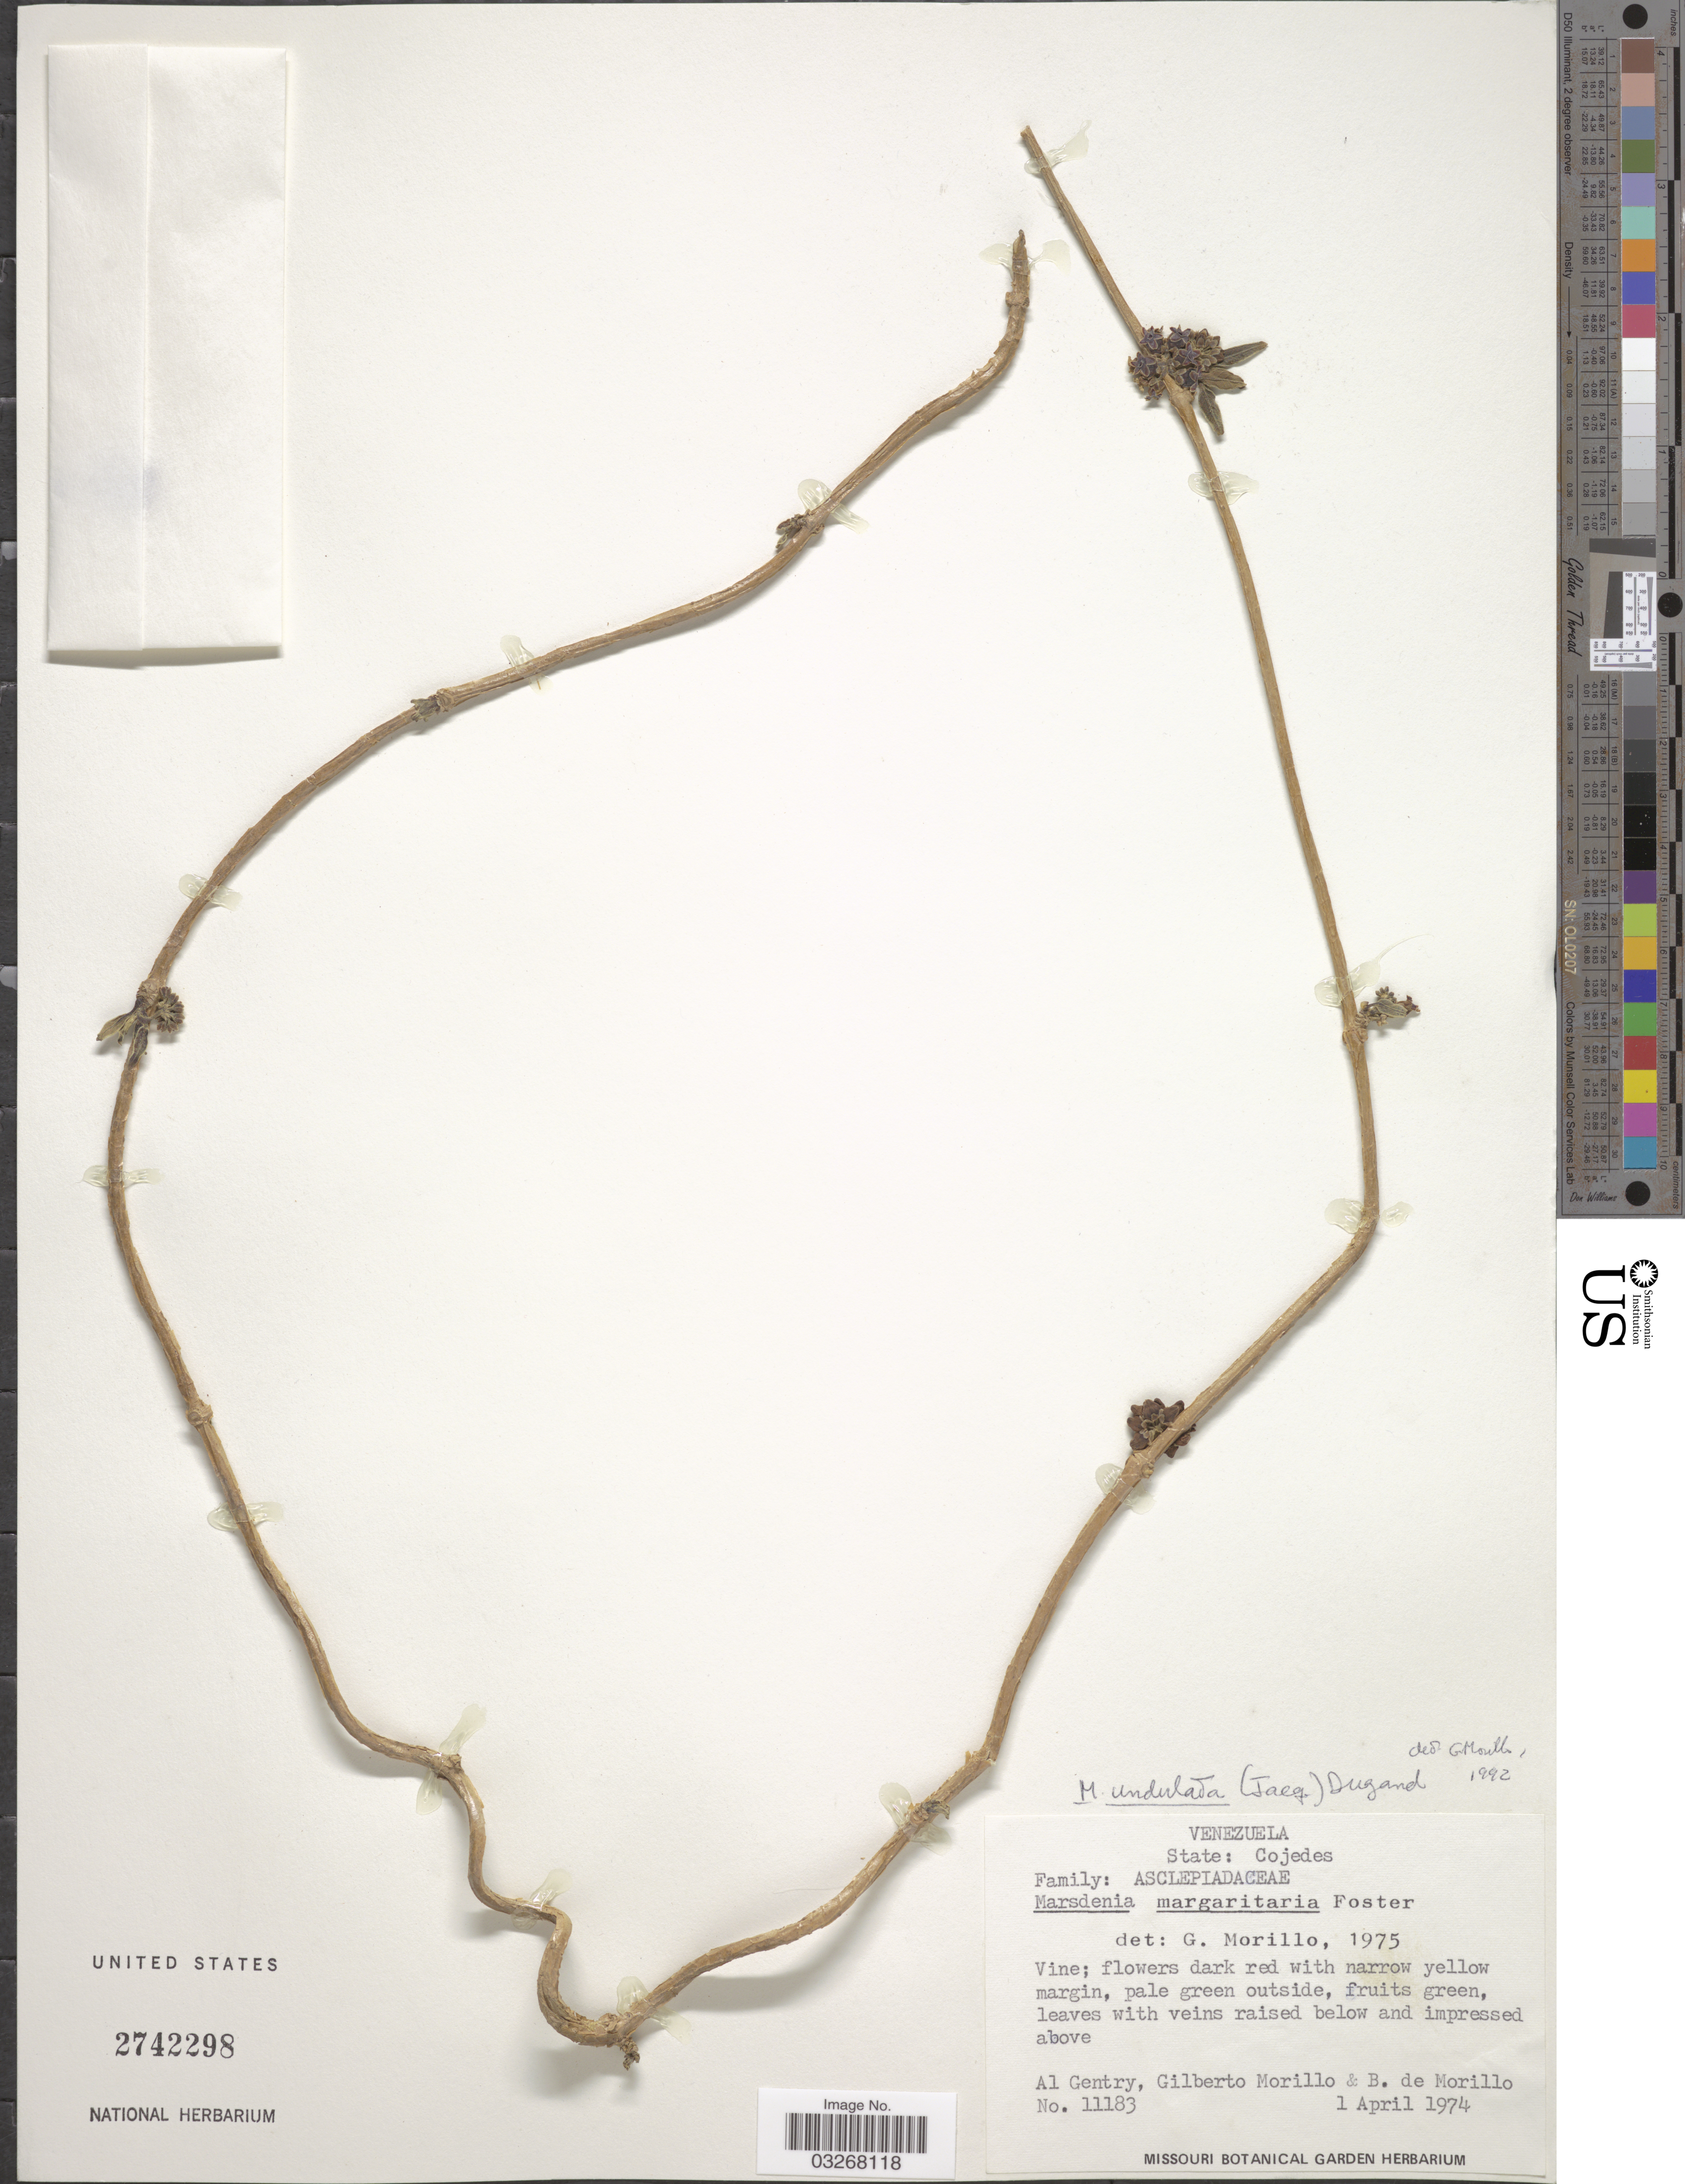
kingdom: Plantae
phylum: Tracheophyta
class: Magnoliopsida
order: Gentianales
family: Apocynaceae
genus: Marsdenia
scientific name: Marsdenia undulata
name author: (Jacq.) Dugand G.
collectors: A. H. Gentry, G. N. Morillo & B. Morillo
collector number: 11183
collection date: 1974-04-01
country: Venezuela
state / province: Cojedes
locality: State: Cojedes.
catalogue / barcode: US 2742298